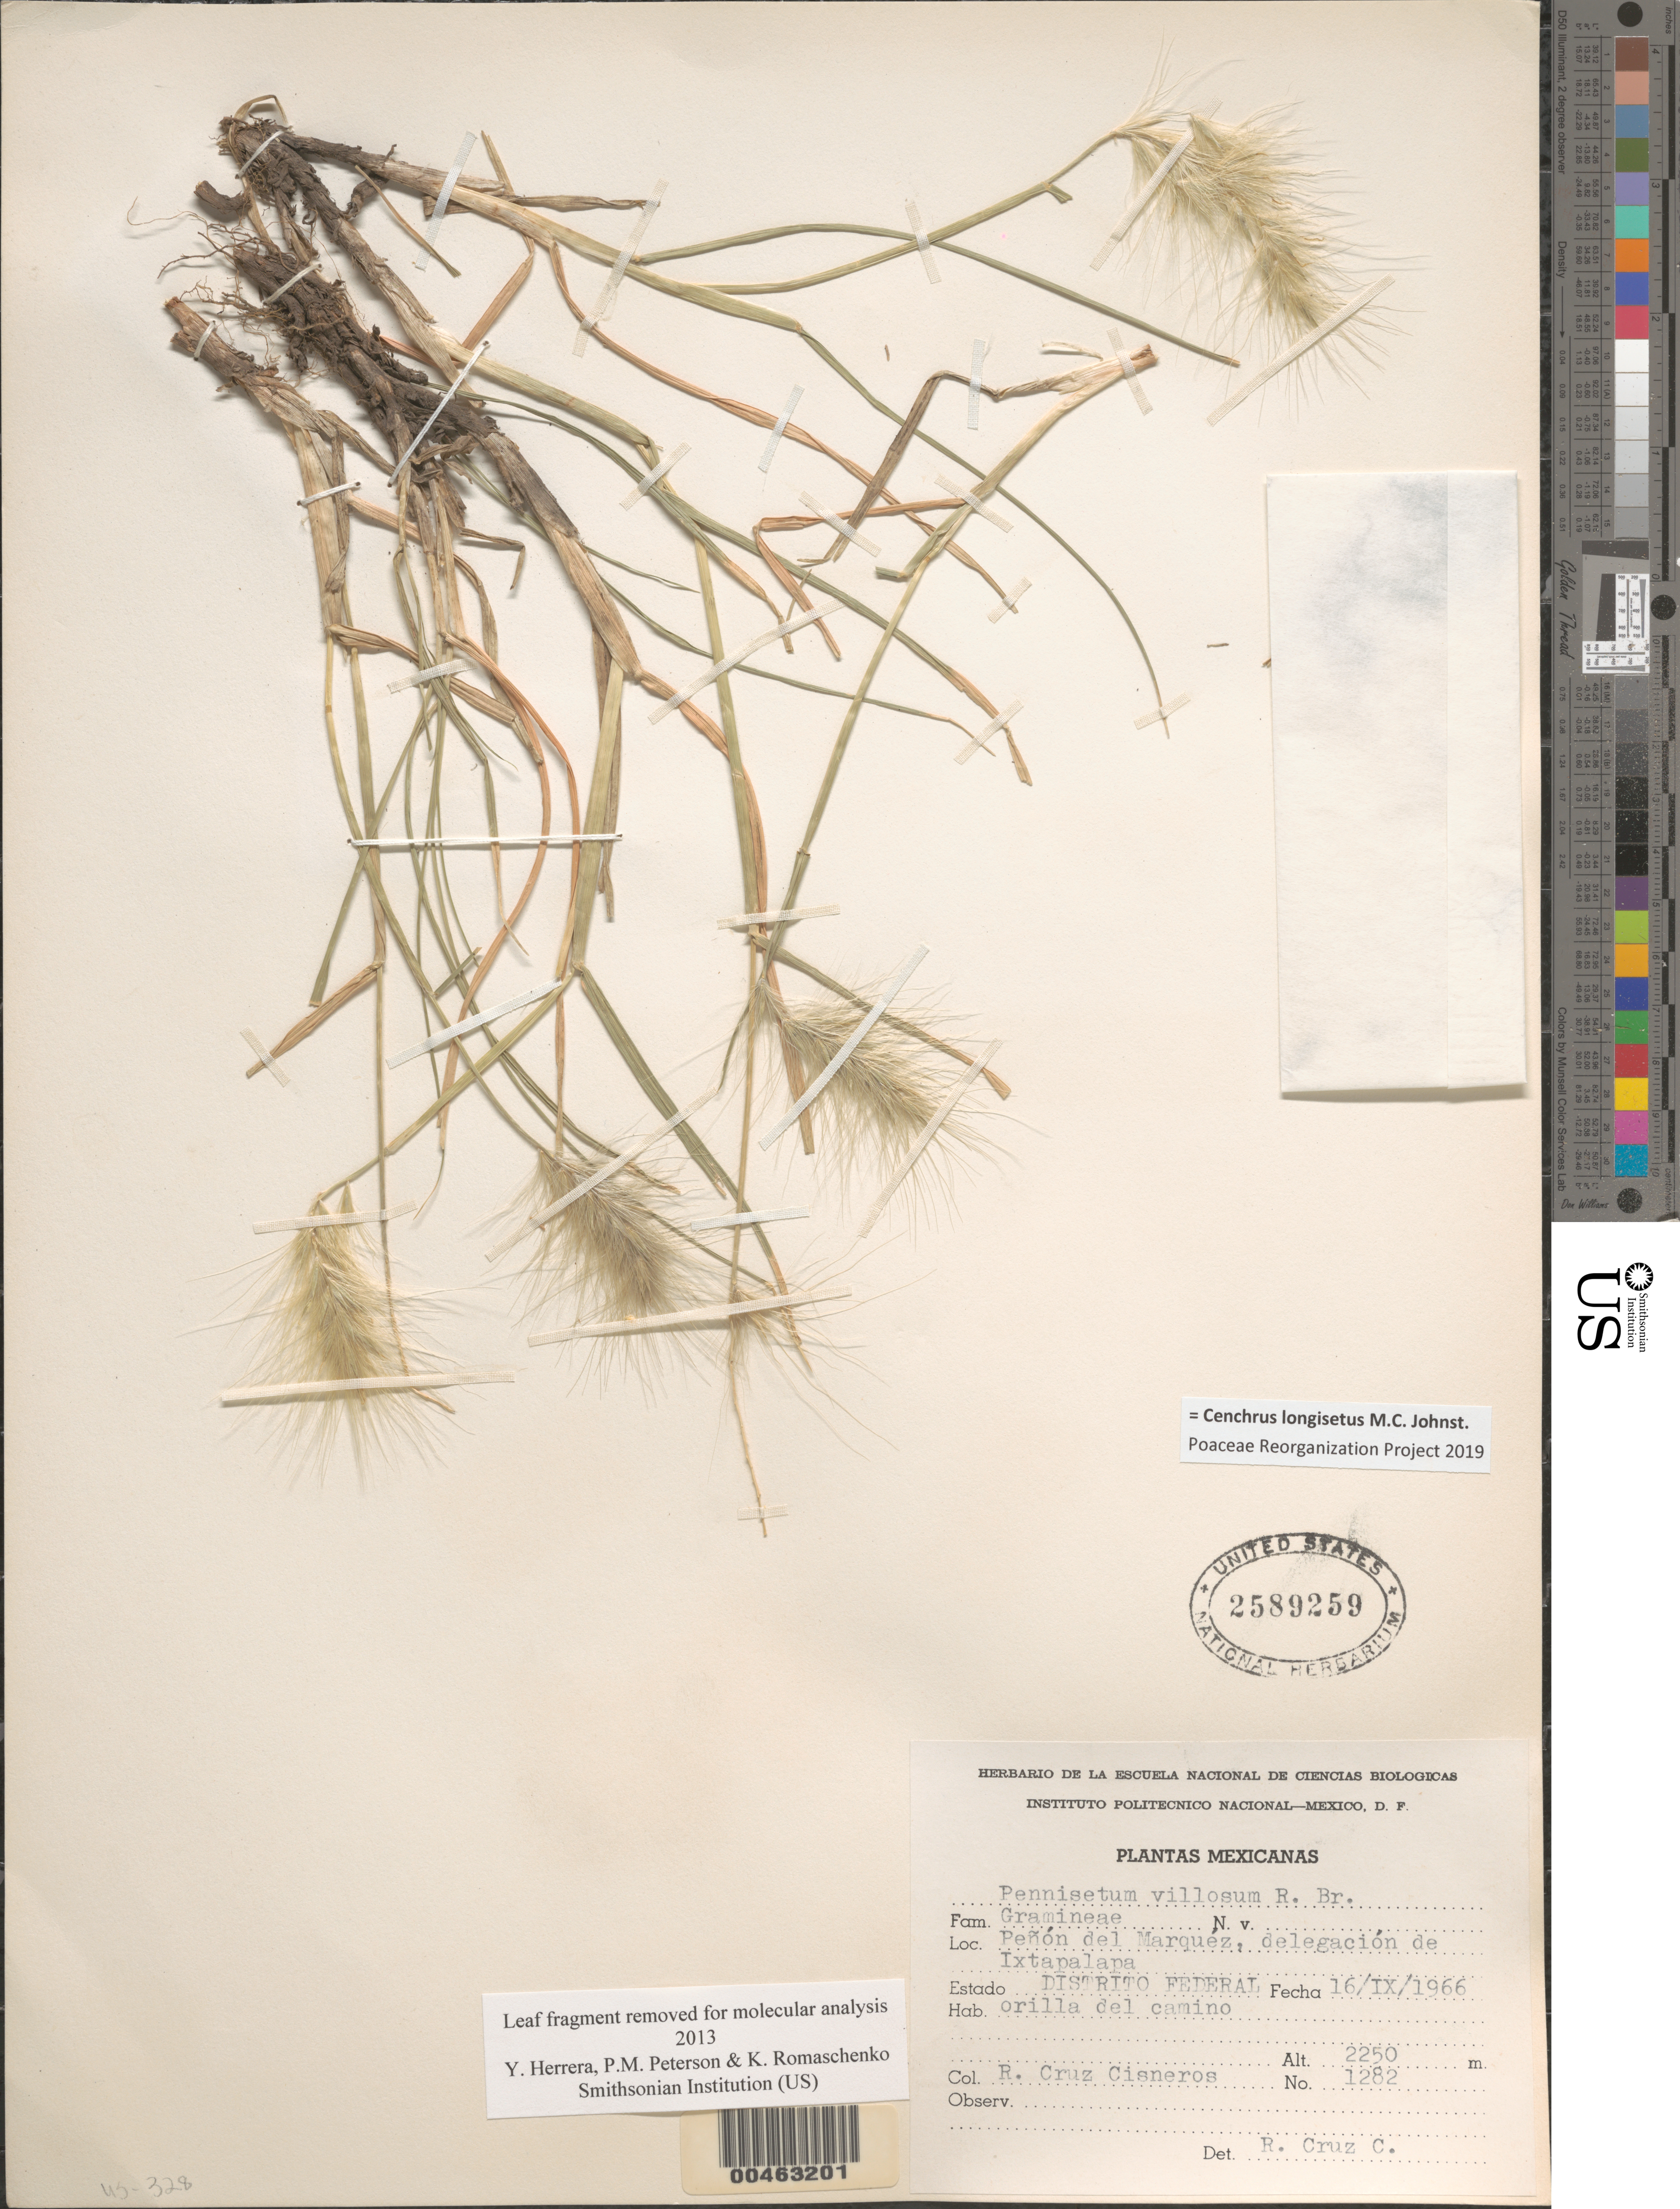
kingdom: Plantae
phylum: Tracheophyta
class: Liliopsida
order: Poales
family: Poaceae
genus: Cenchrus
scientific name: Cenchrus longisetus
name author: M.C. Johnst.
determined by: Poaceae Reorganization Project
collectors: R. Cruz Cisneros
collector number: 1282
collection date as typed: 16 Sep 1966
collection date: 1966-09-16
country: Mexico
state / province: Distrito Federal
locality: Peñón del Marquez, delegación de Ixtapalapa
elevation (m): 2250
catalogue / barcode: US 2589259